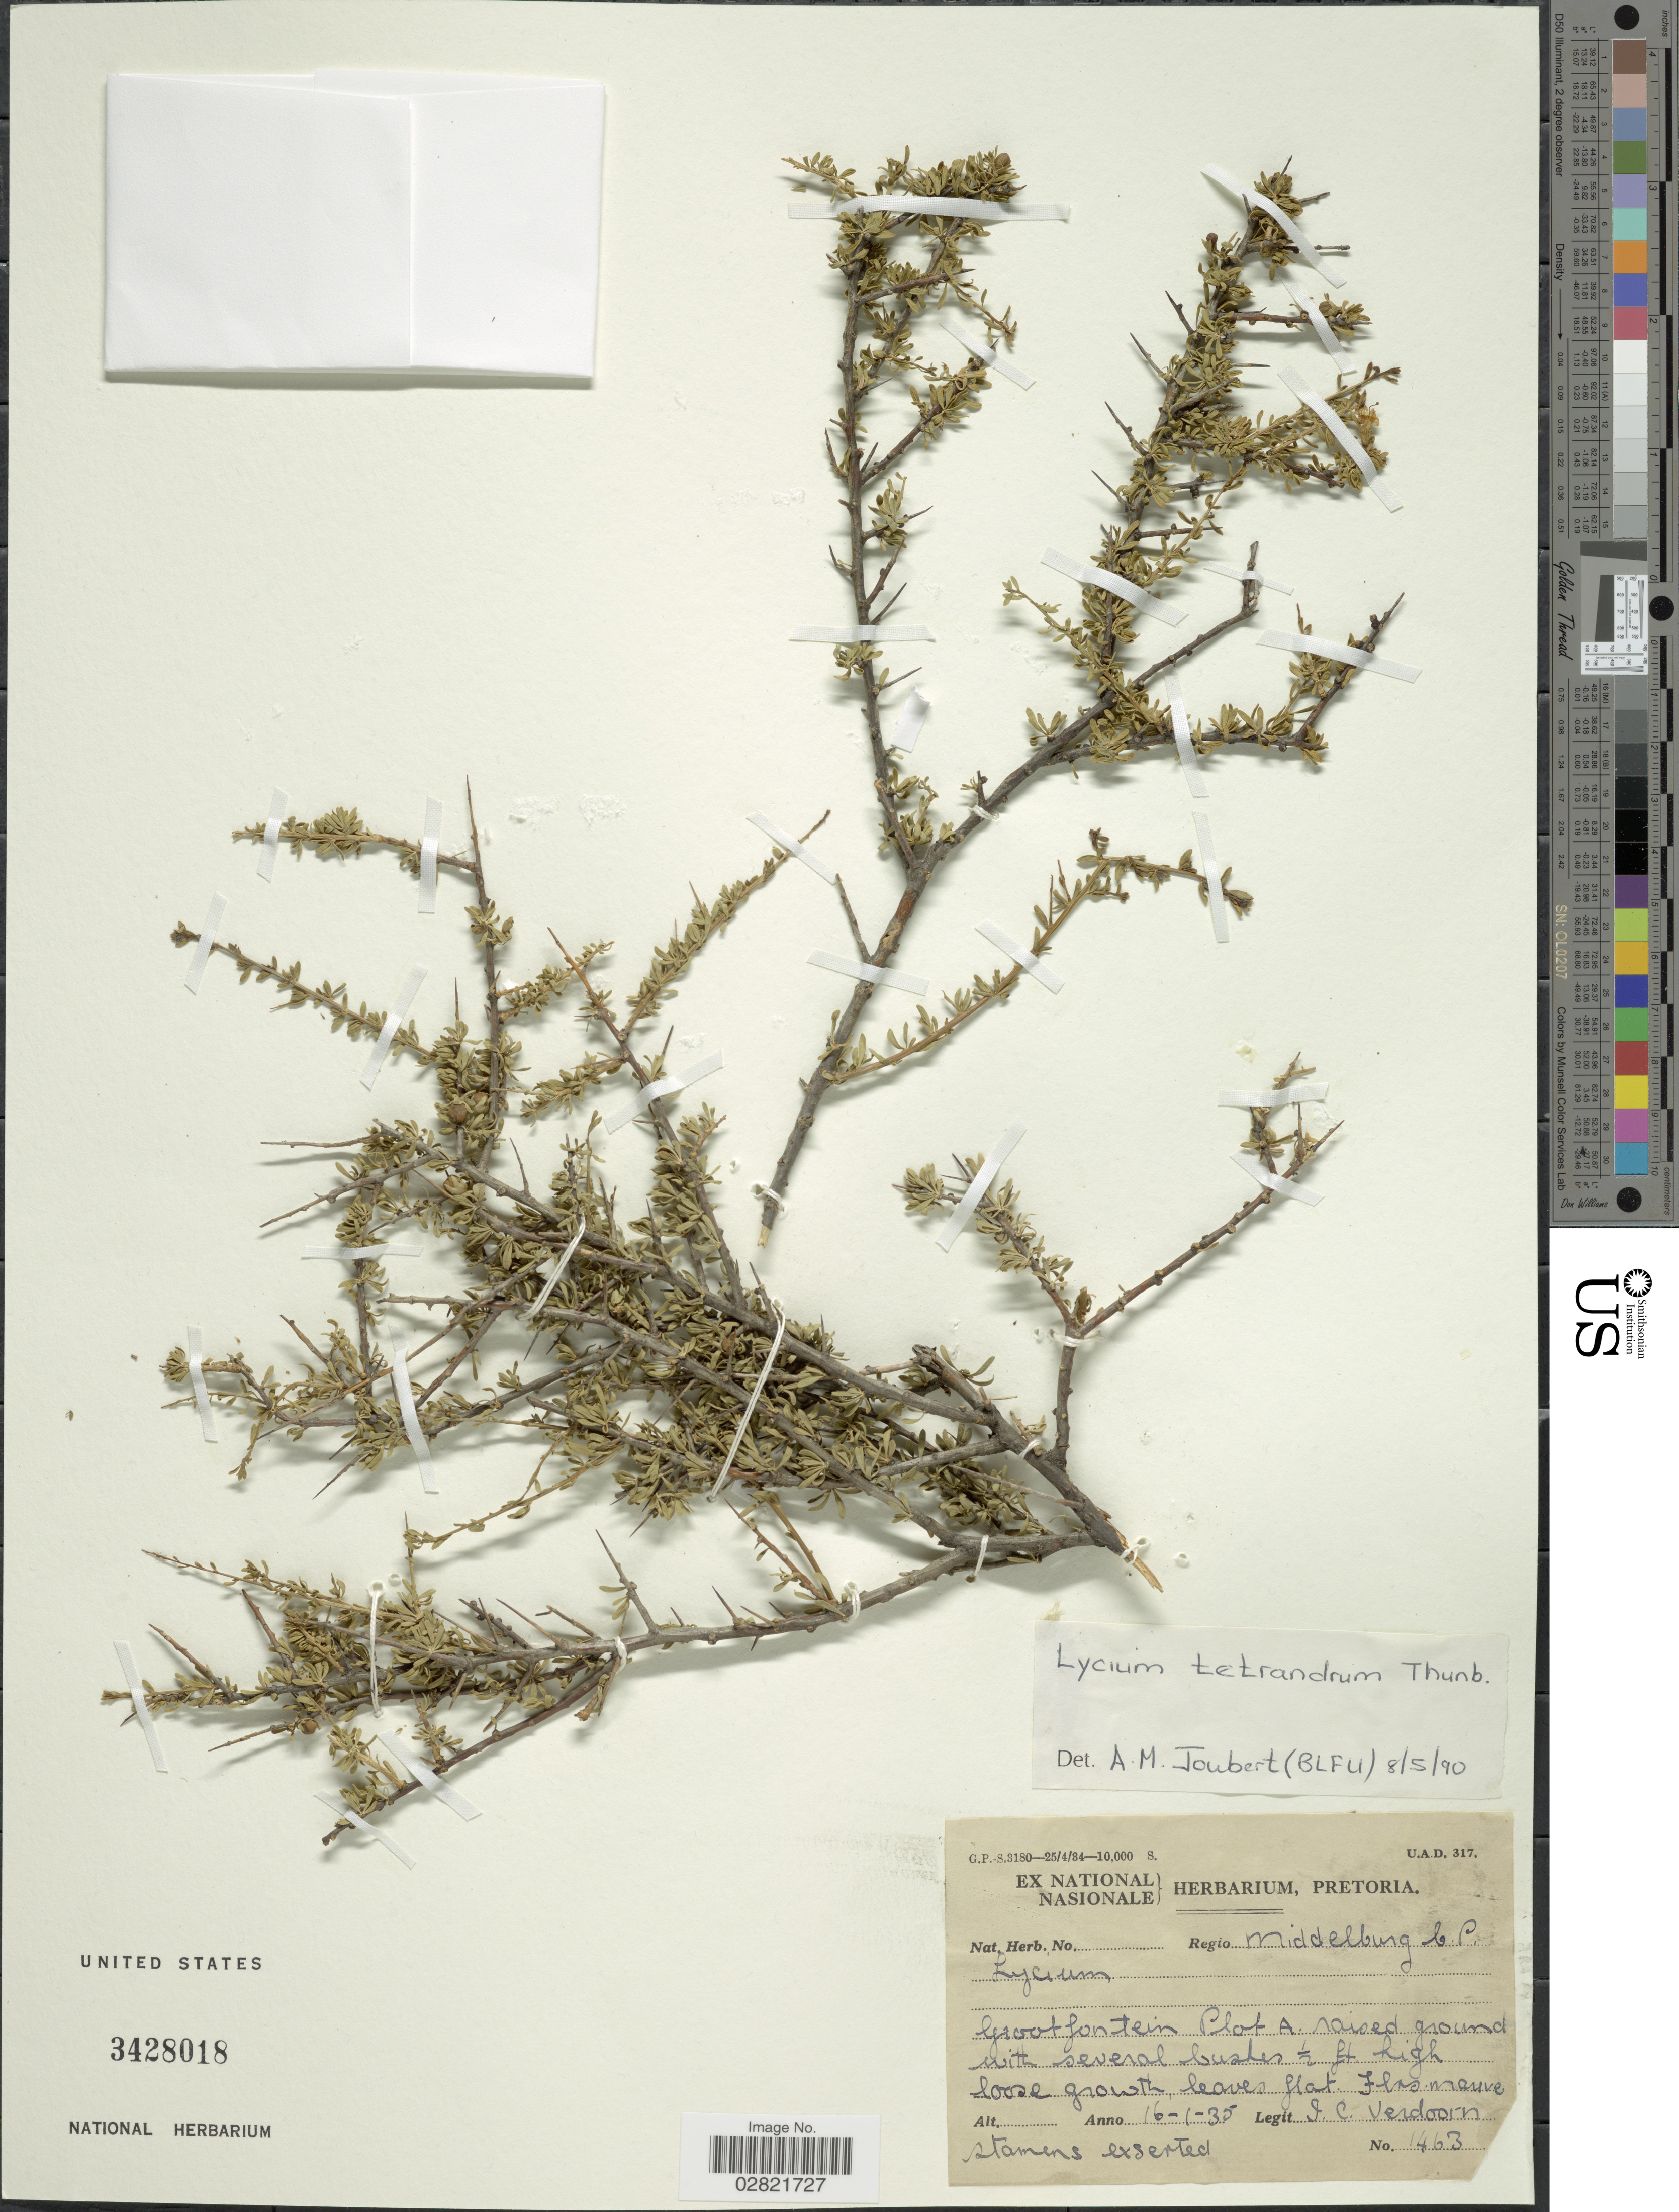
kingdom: Plantae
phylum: Tracheophyta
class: Magnoliopsida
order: Solanales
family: Solanaceae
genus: Lycium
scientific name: Lycium tetrandrum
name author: Thunb.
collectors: I. Verdoorn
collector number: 1463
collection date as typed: Transcribed d/m/y: 16/1/35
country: South Africa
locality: Regio Middelburg C.P. Grootfontein Plot A.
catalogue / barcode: US 3428018